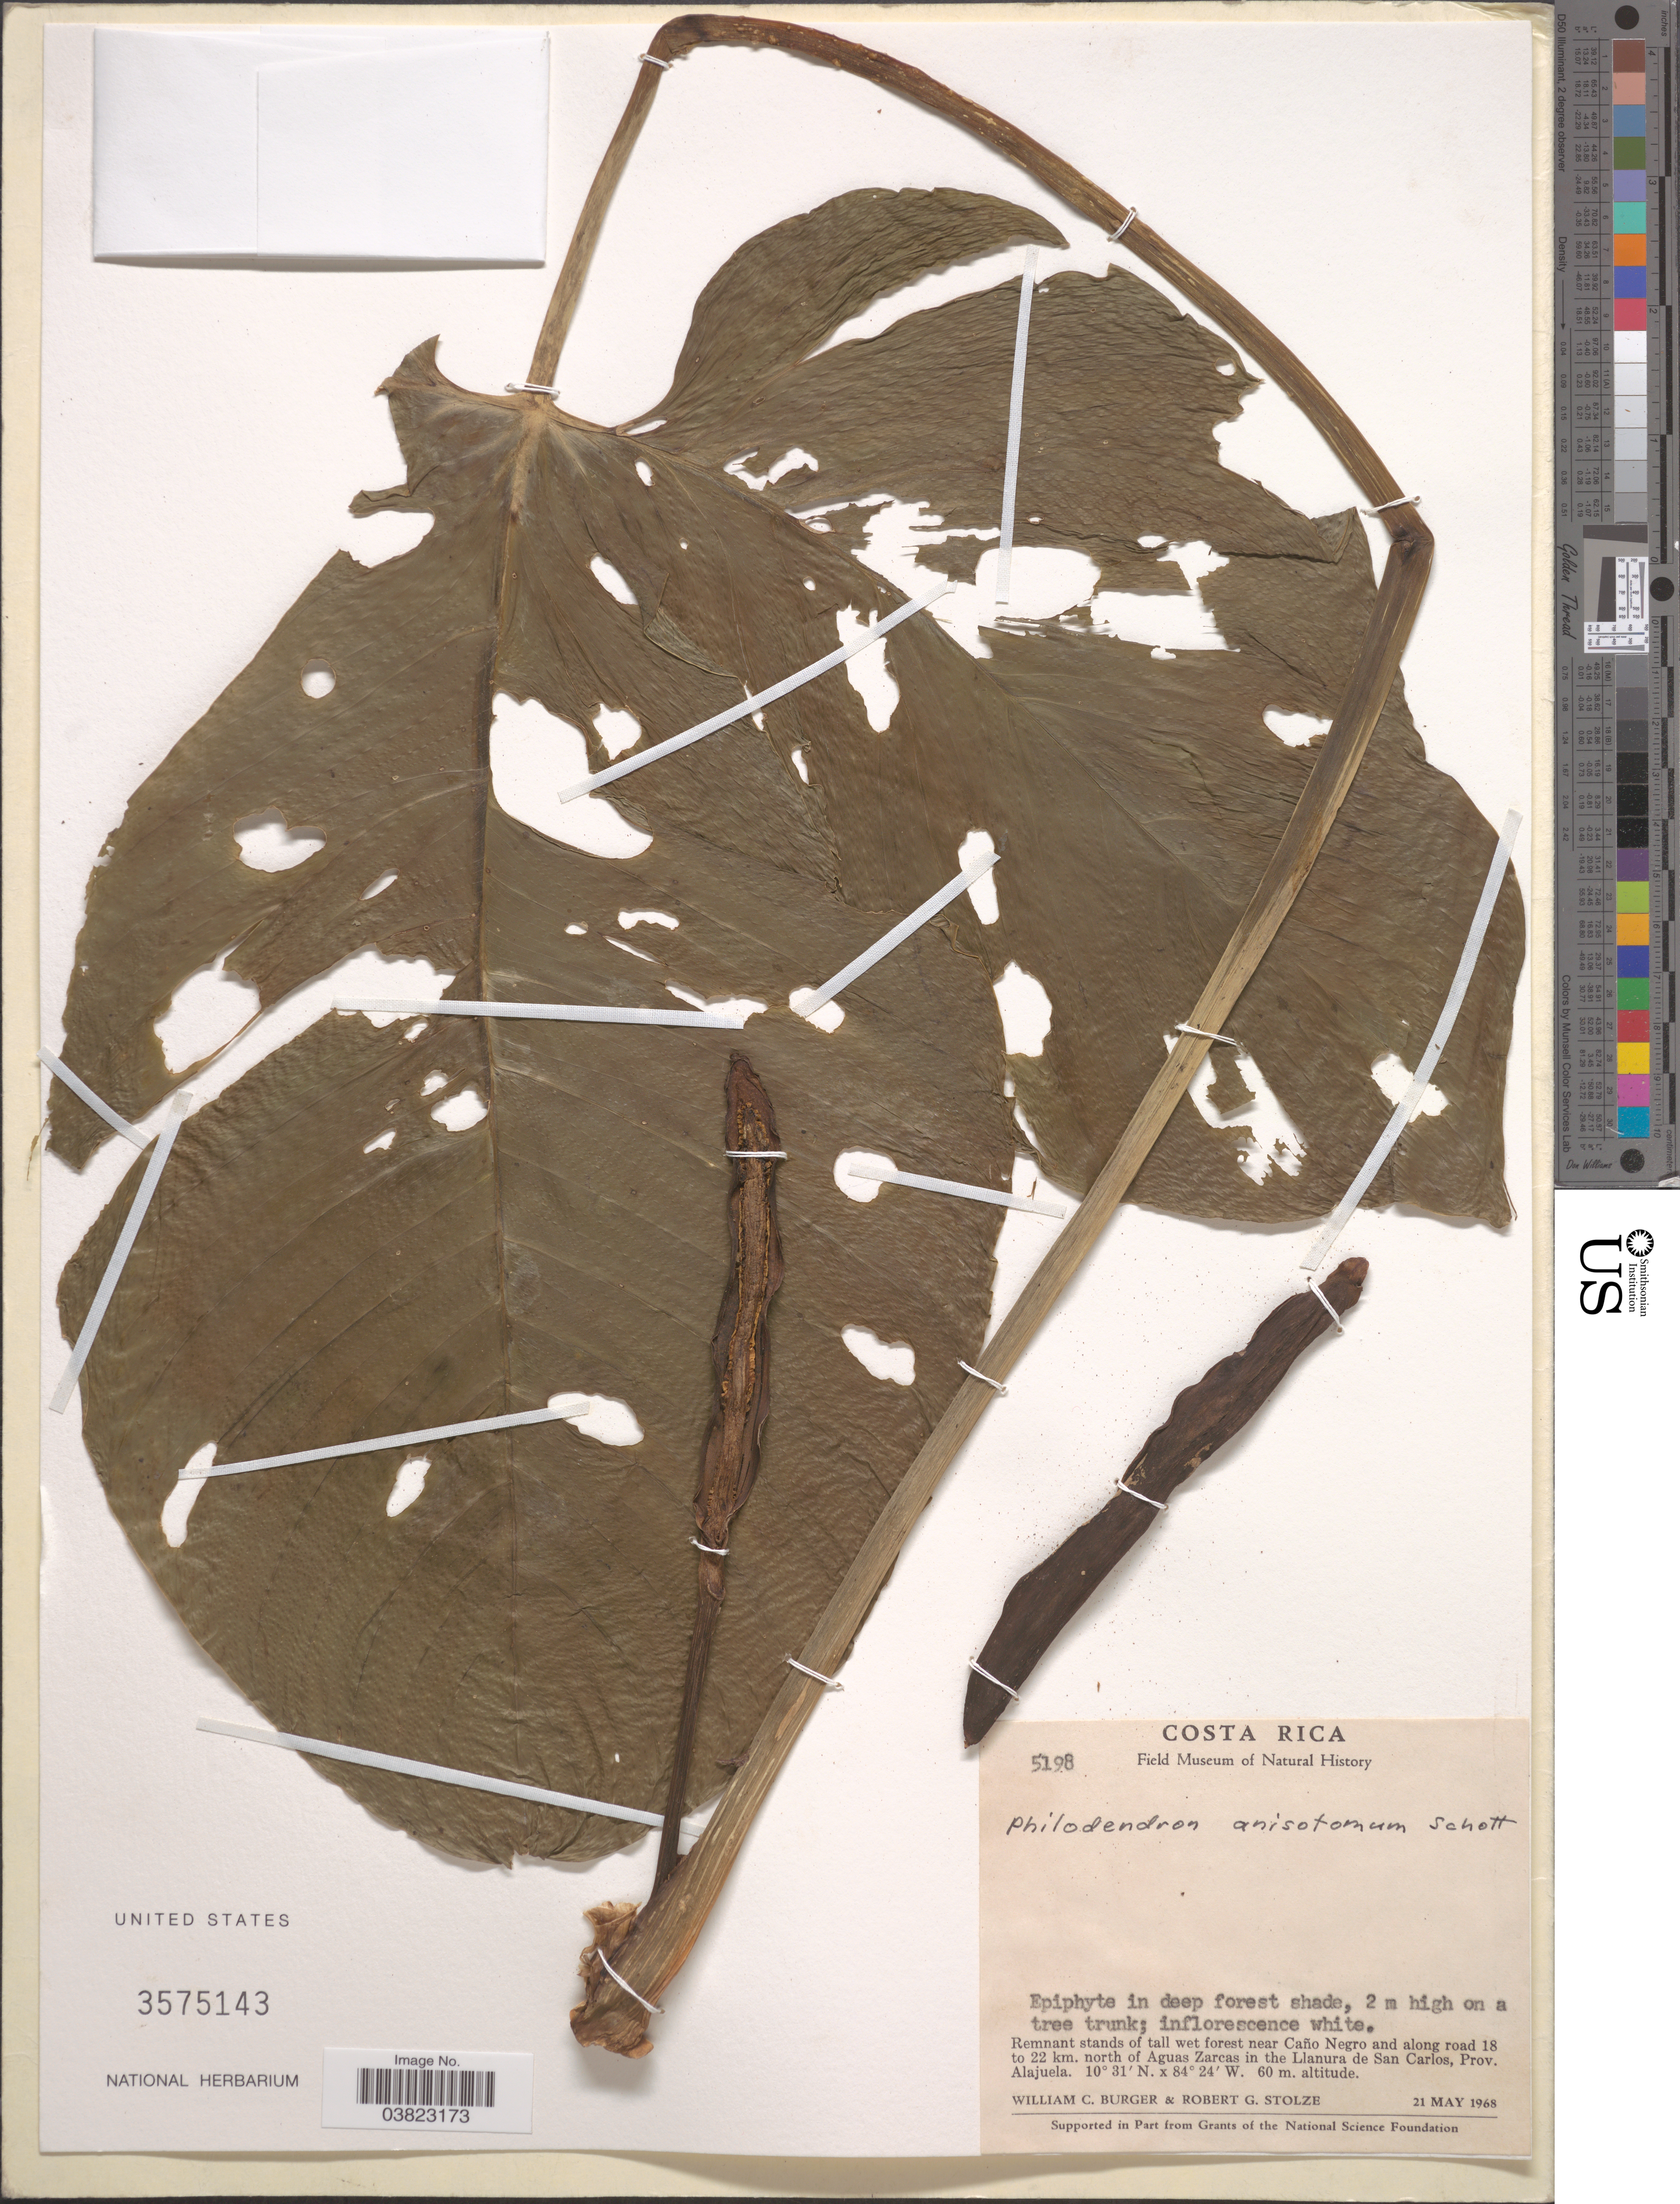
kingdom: Plantae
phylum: Tracheophyta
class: Liliopsida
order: Alismatales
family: Araceae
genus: Philodendron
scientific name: Philodendron anisotomum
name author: Schott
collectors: W. Burger & R. G. Stolze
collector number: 5198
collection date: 1968-05-21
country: Costa Rica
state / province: Alajuela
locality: Remnants stands of tall wet forest near Caño Negro and along road 18 to 22 km. north of Aguas Zarcas in the Llanura de San Carlos.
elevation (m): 60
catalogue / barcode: US 3575143